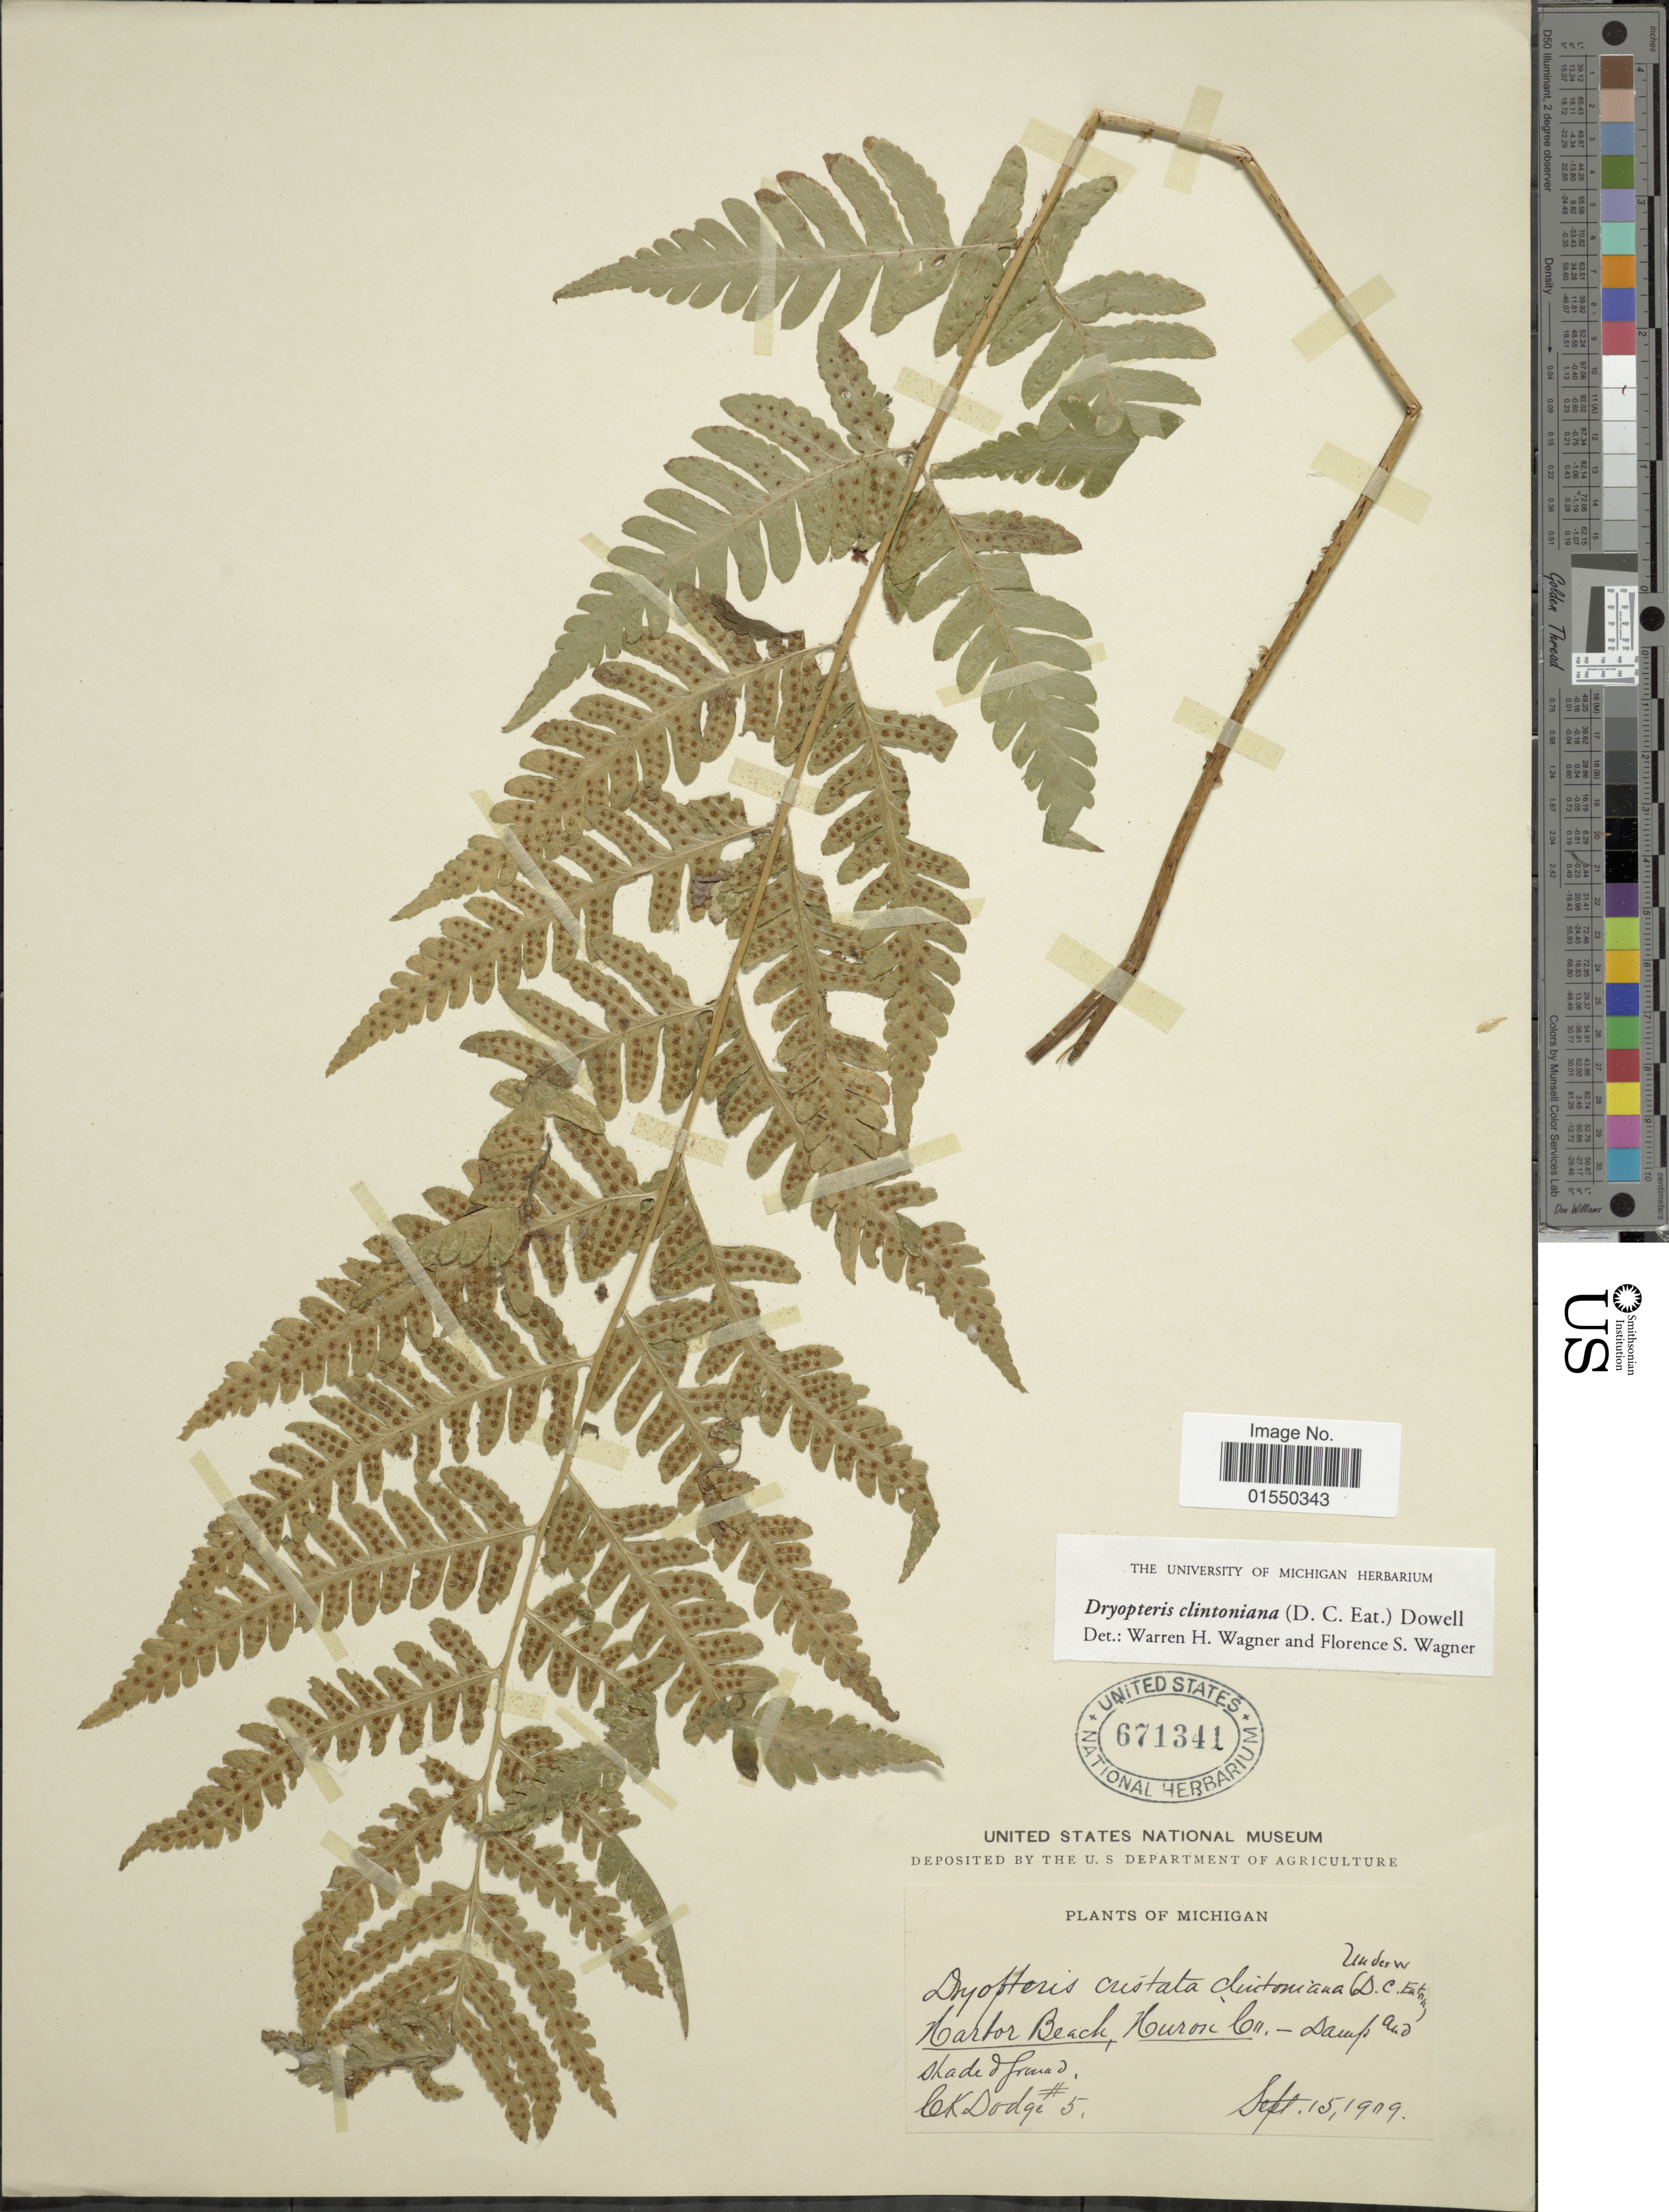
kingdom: Plantae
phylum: Tracheophyta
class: Polypodiopsida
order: Polypodiales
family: Dryopteridaceae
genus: Dryopteris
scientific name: Dryopteris clintoniana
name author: (D.C. Eaton) Dowell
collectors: C. Dodge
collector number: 5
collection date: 1909-09-15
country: United States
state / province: Michigan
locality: Harbor Beach, Huron Co.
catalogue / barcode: US 671341